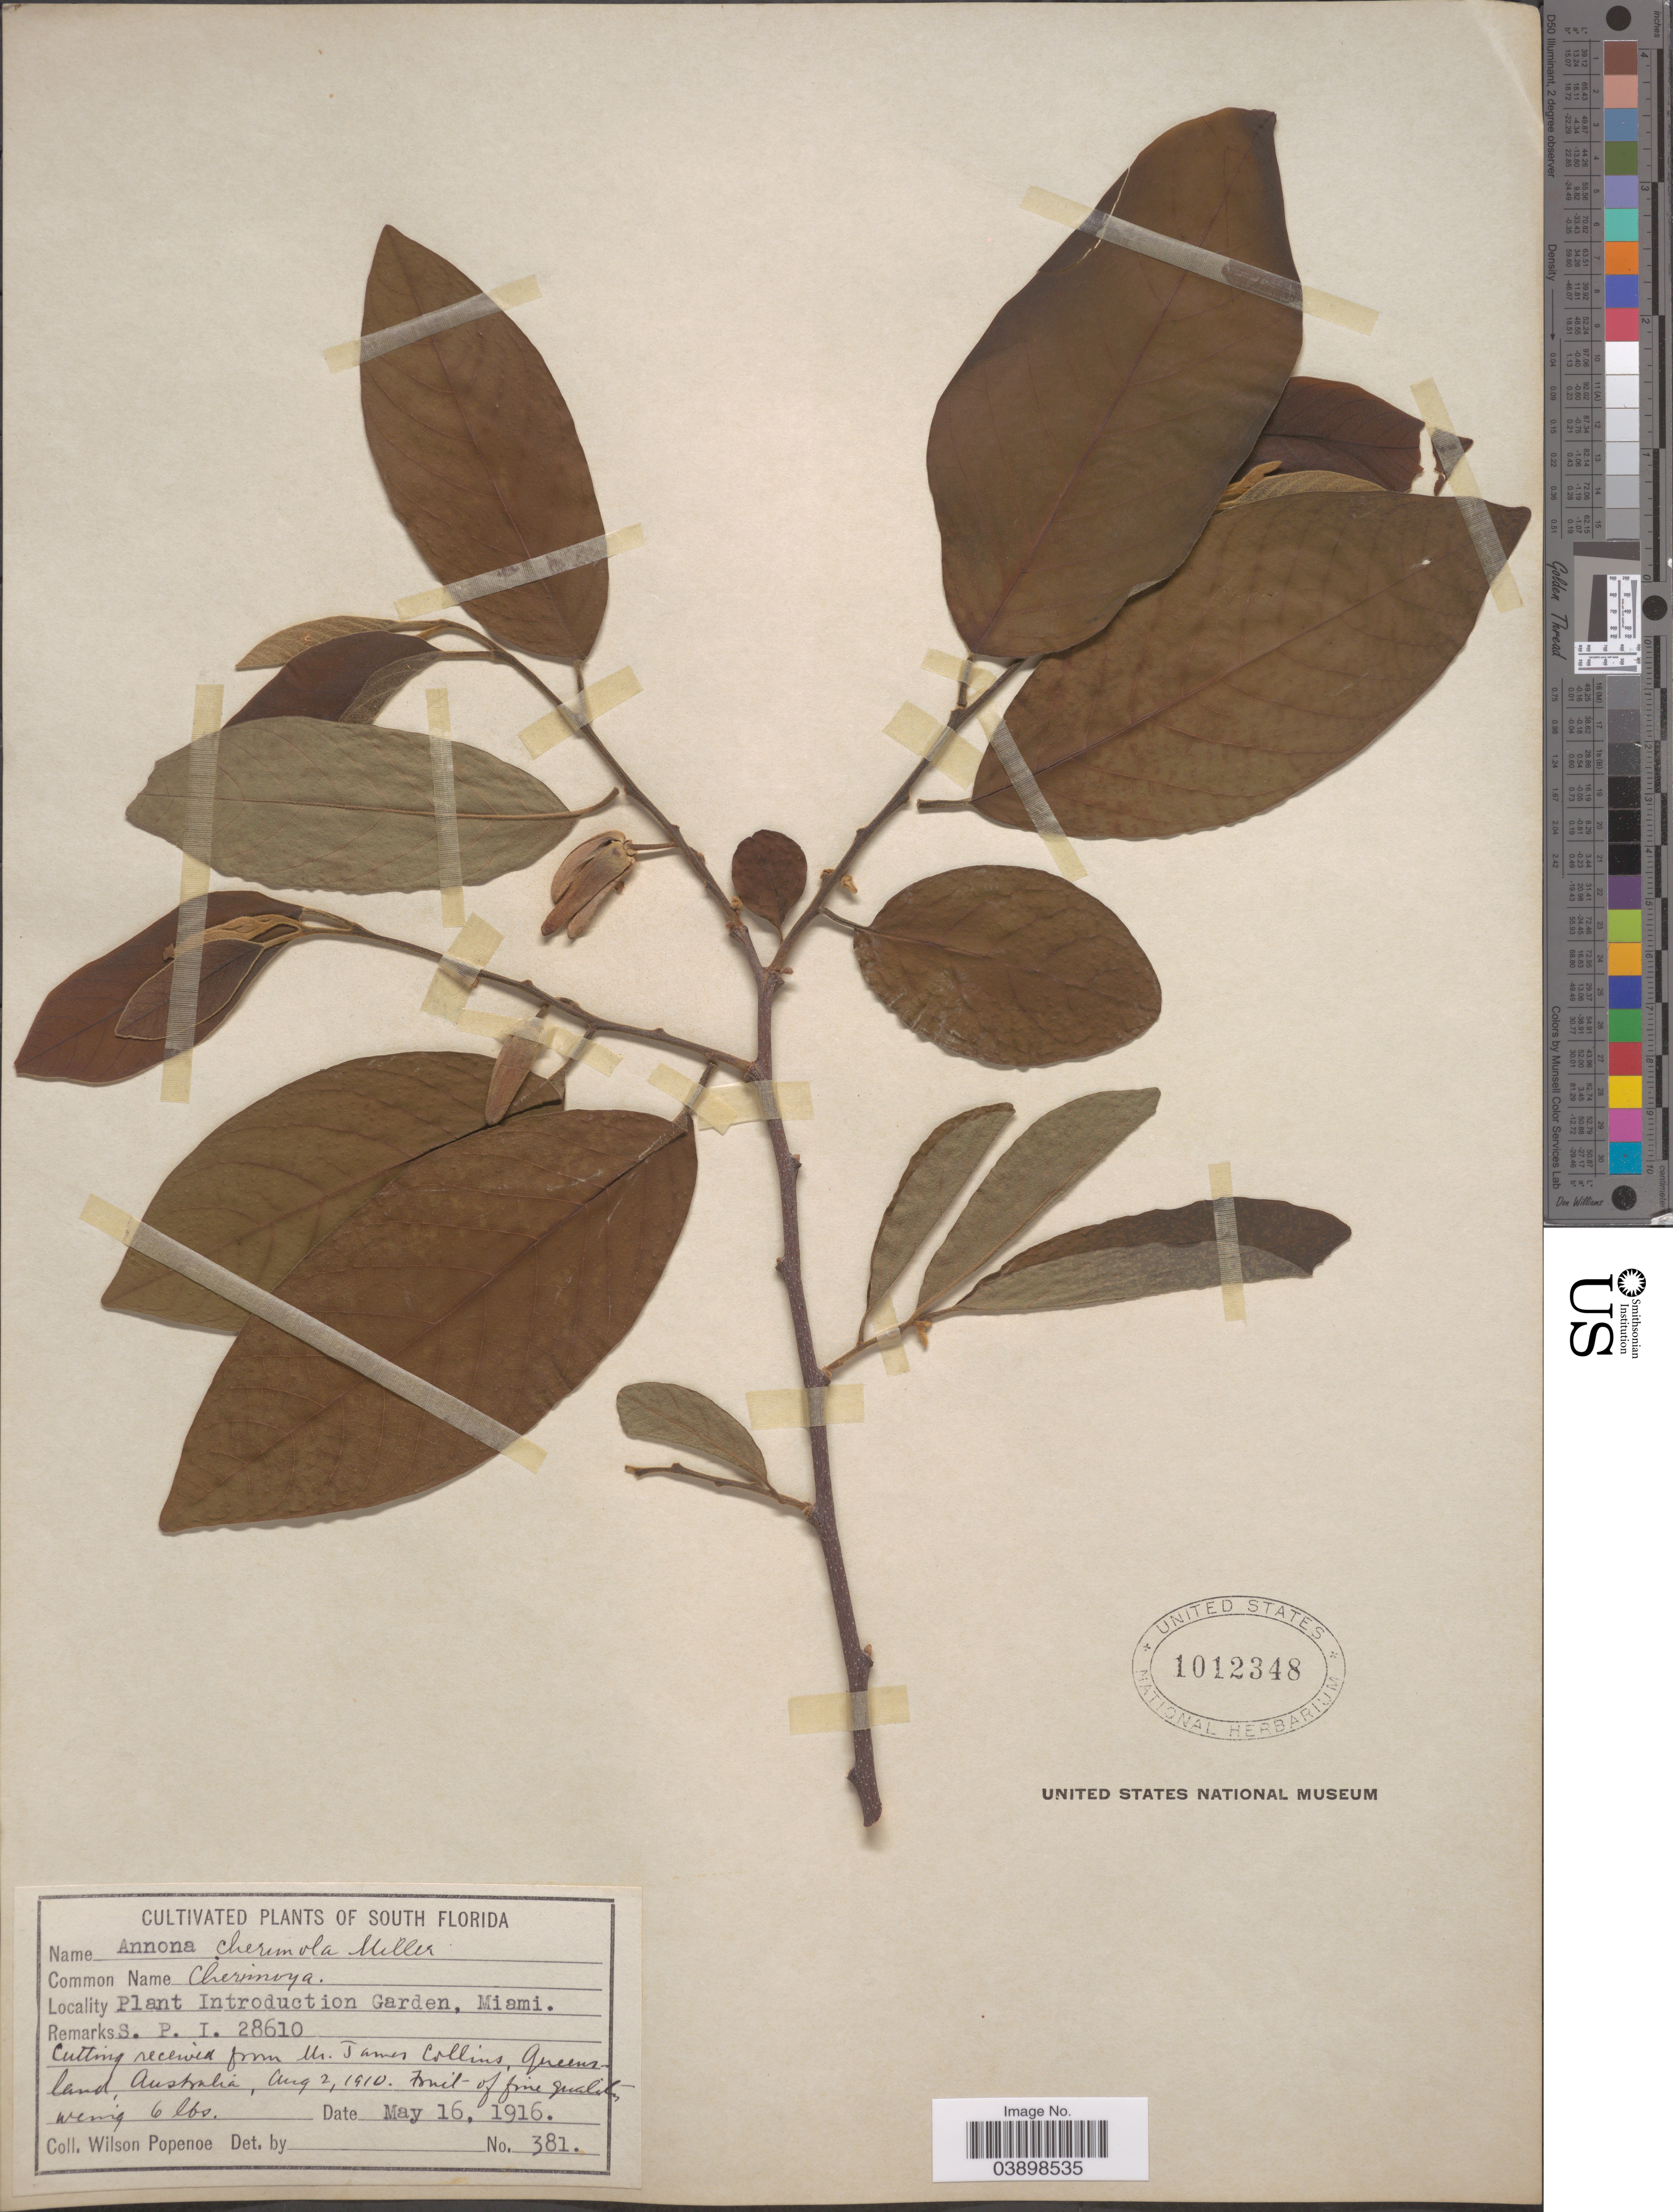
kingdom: Plantae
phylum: Tracheophyta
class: Magnoliopsida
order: Magnoliales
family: Annonaceae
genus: Annona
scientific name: Annona cherimola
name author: Mill.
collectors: F. Popenoe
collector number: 381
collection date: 1916-05-16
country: United States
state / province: Florida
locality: South Florida. Plant Introduction Garden, Miami.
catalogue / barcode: US 1012348